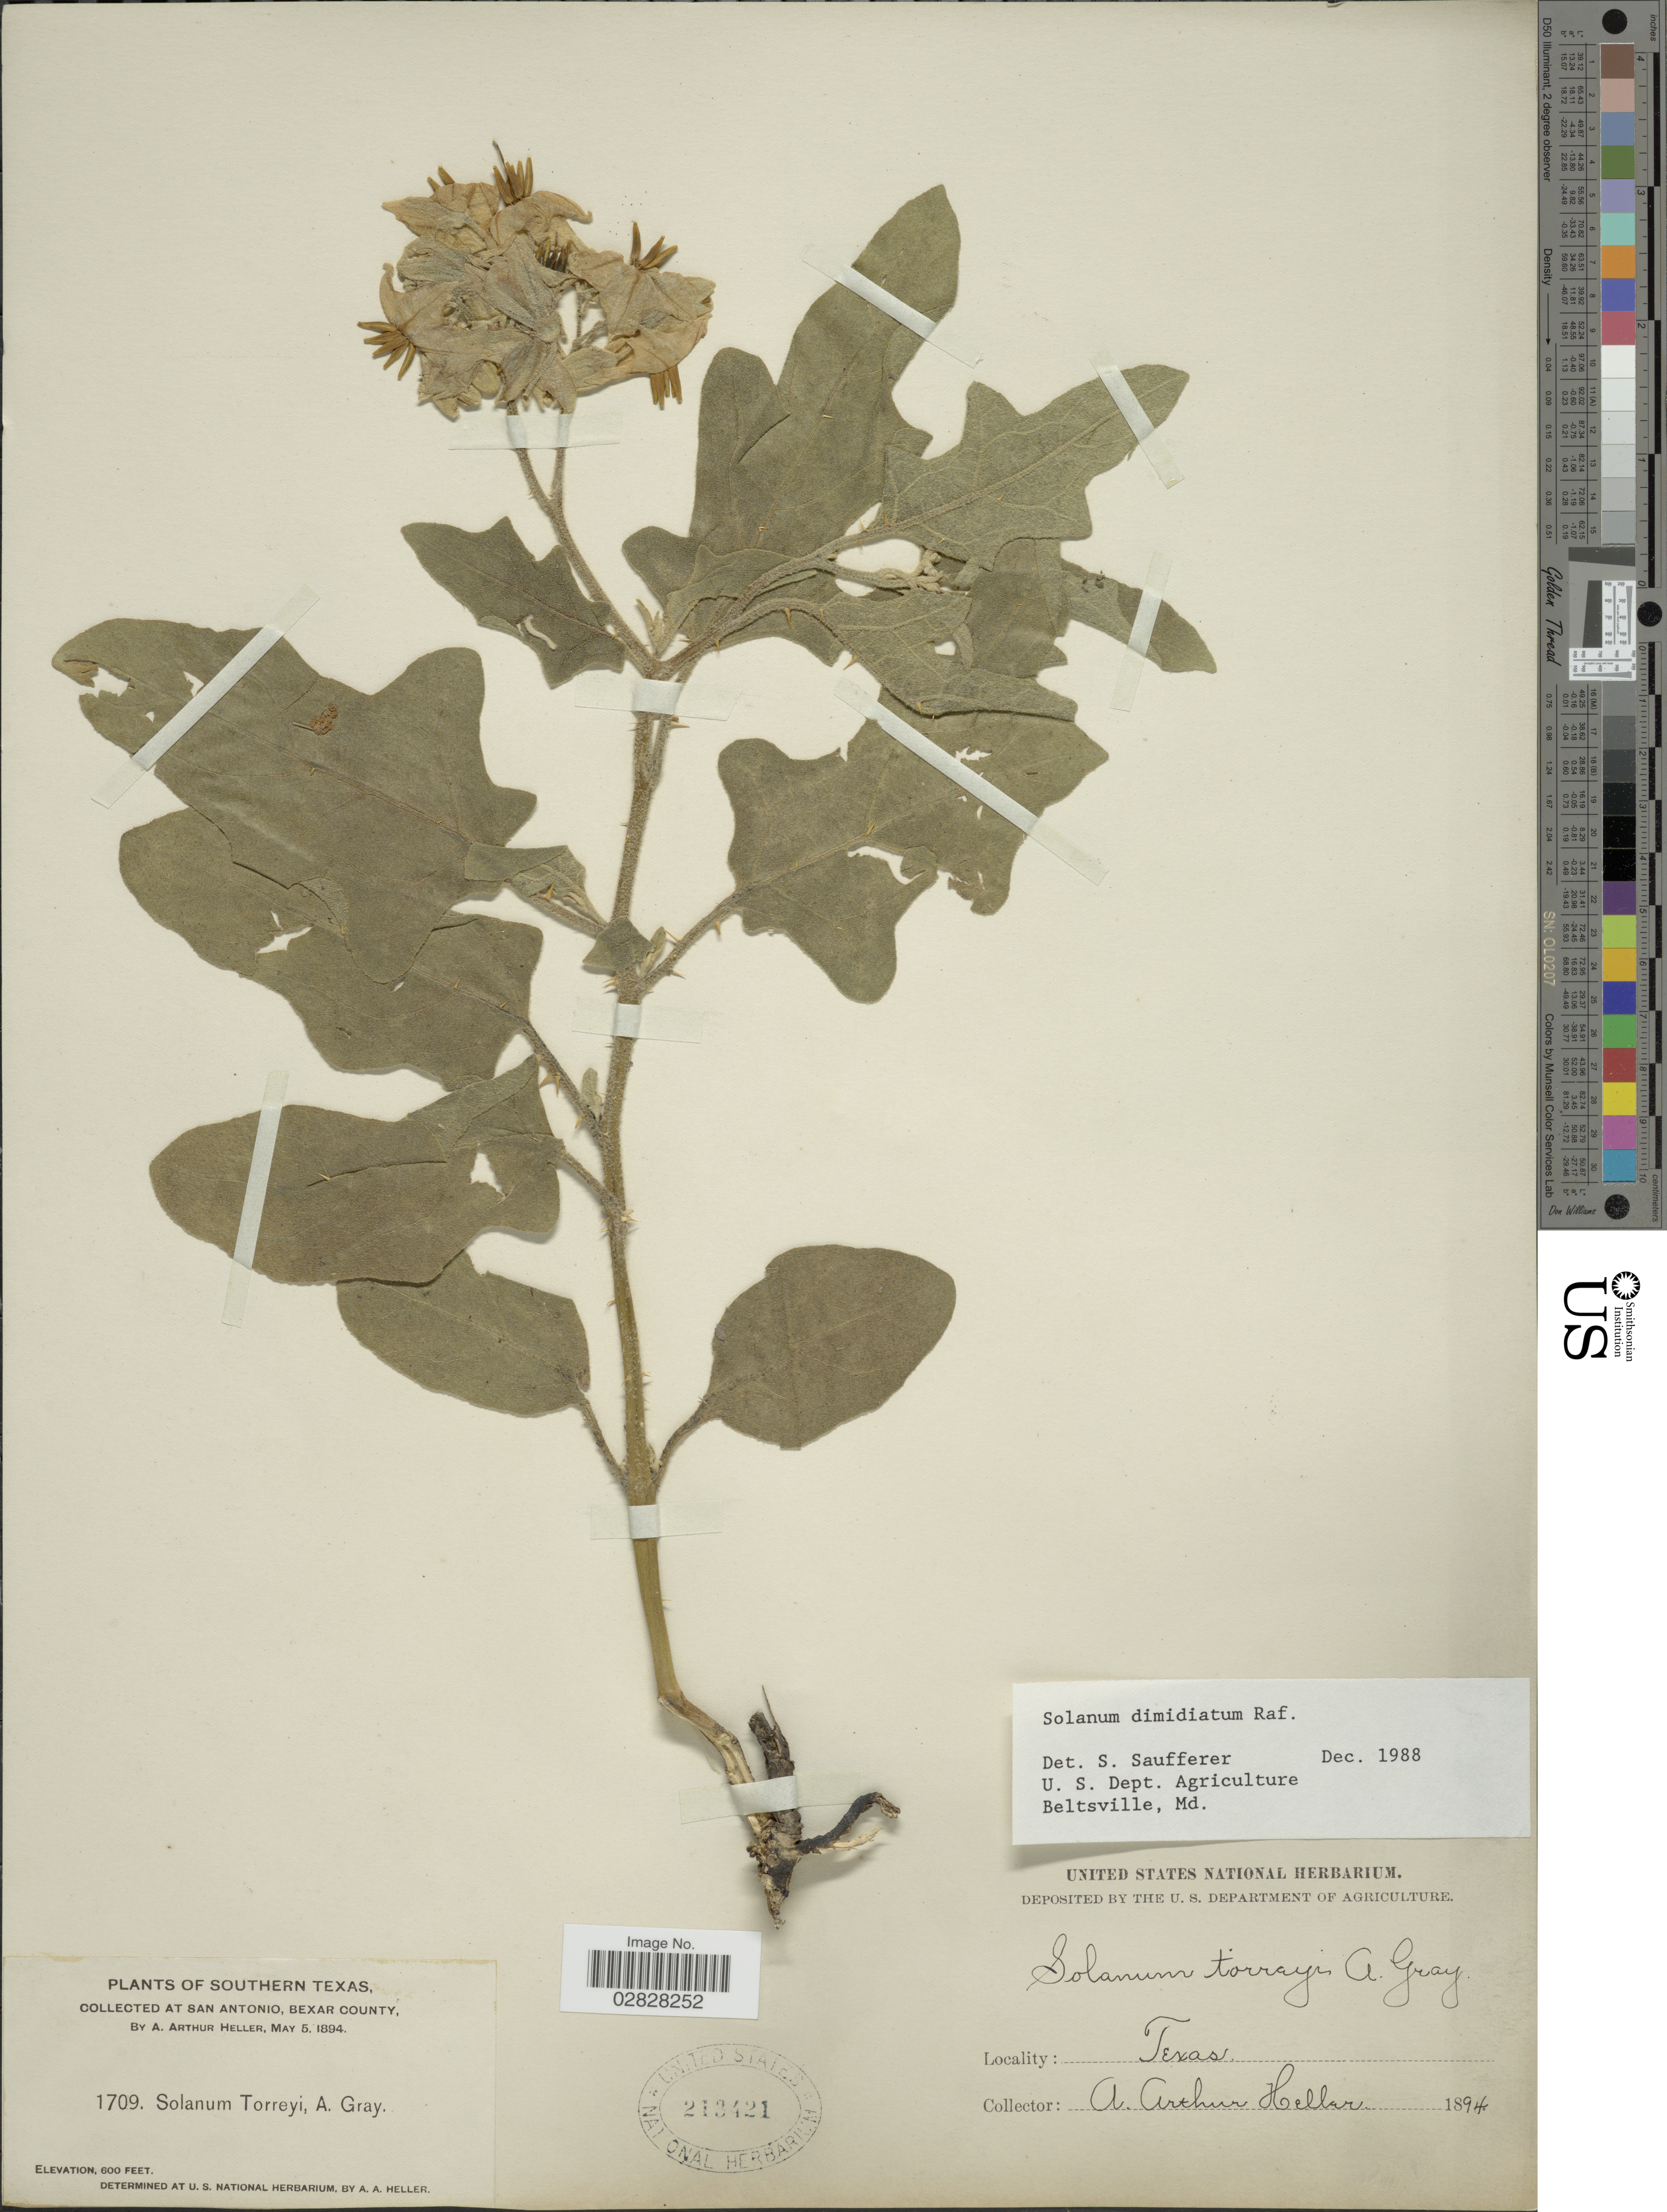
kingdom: Plantae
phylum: Tracheophyta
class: Magnoliopsida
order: Solanales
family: Solanaceae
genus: Solanum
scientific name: Solanum dimidiatum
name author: Raf.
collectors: A. A. Heller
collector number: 1709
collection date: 1894-05-05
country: United States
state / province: Texas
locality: Southern Texas. San Antonio, Bexar County.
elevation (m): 183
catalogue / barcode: US 213421